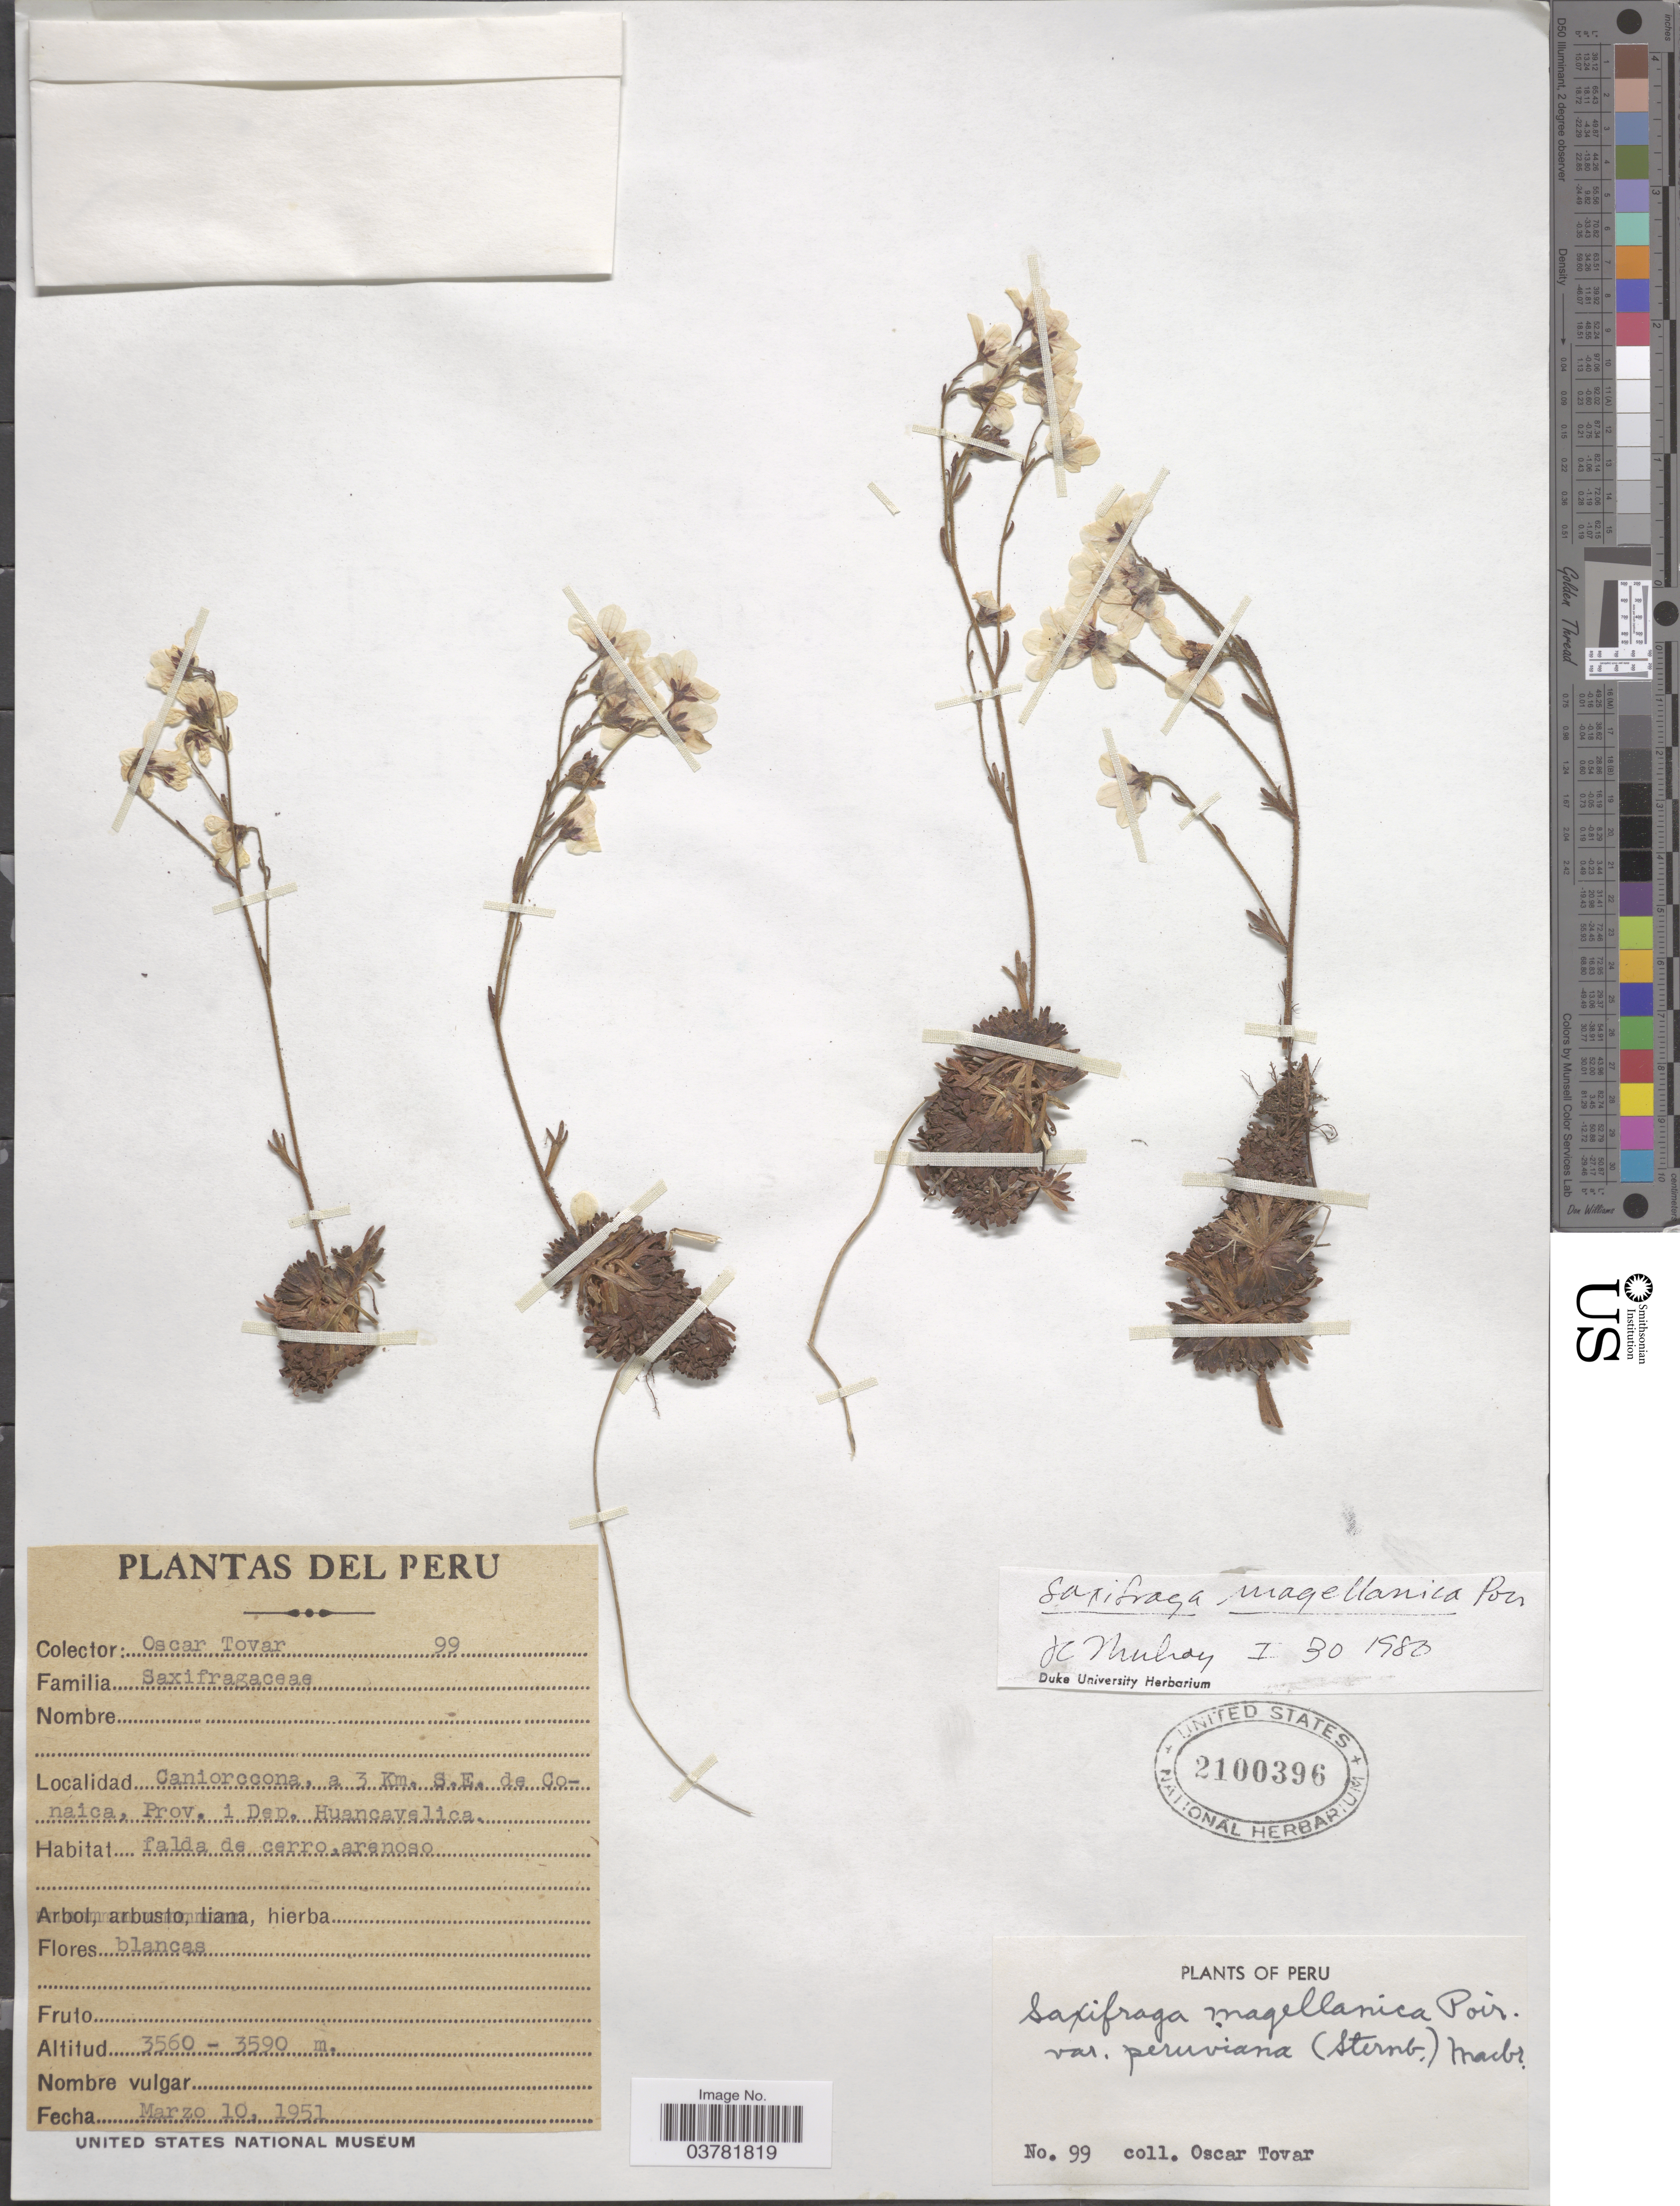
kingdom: Plantae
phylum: Tracheophyta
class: Magnoliopsida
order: Saxifragales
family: Saxifragaceae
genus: Saxifraga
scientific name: Saxifraga magellanica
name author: Poir.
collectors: Ó. Tovar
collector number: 99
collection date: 1951-03-10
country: Peru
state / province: Huancavelica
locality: Caniorccona, a 3 Km. S.E. de Conaica, Prov. i Dep. Huancavelica.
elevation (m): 3560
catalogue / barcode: US 2100396